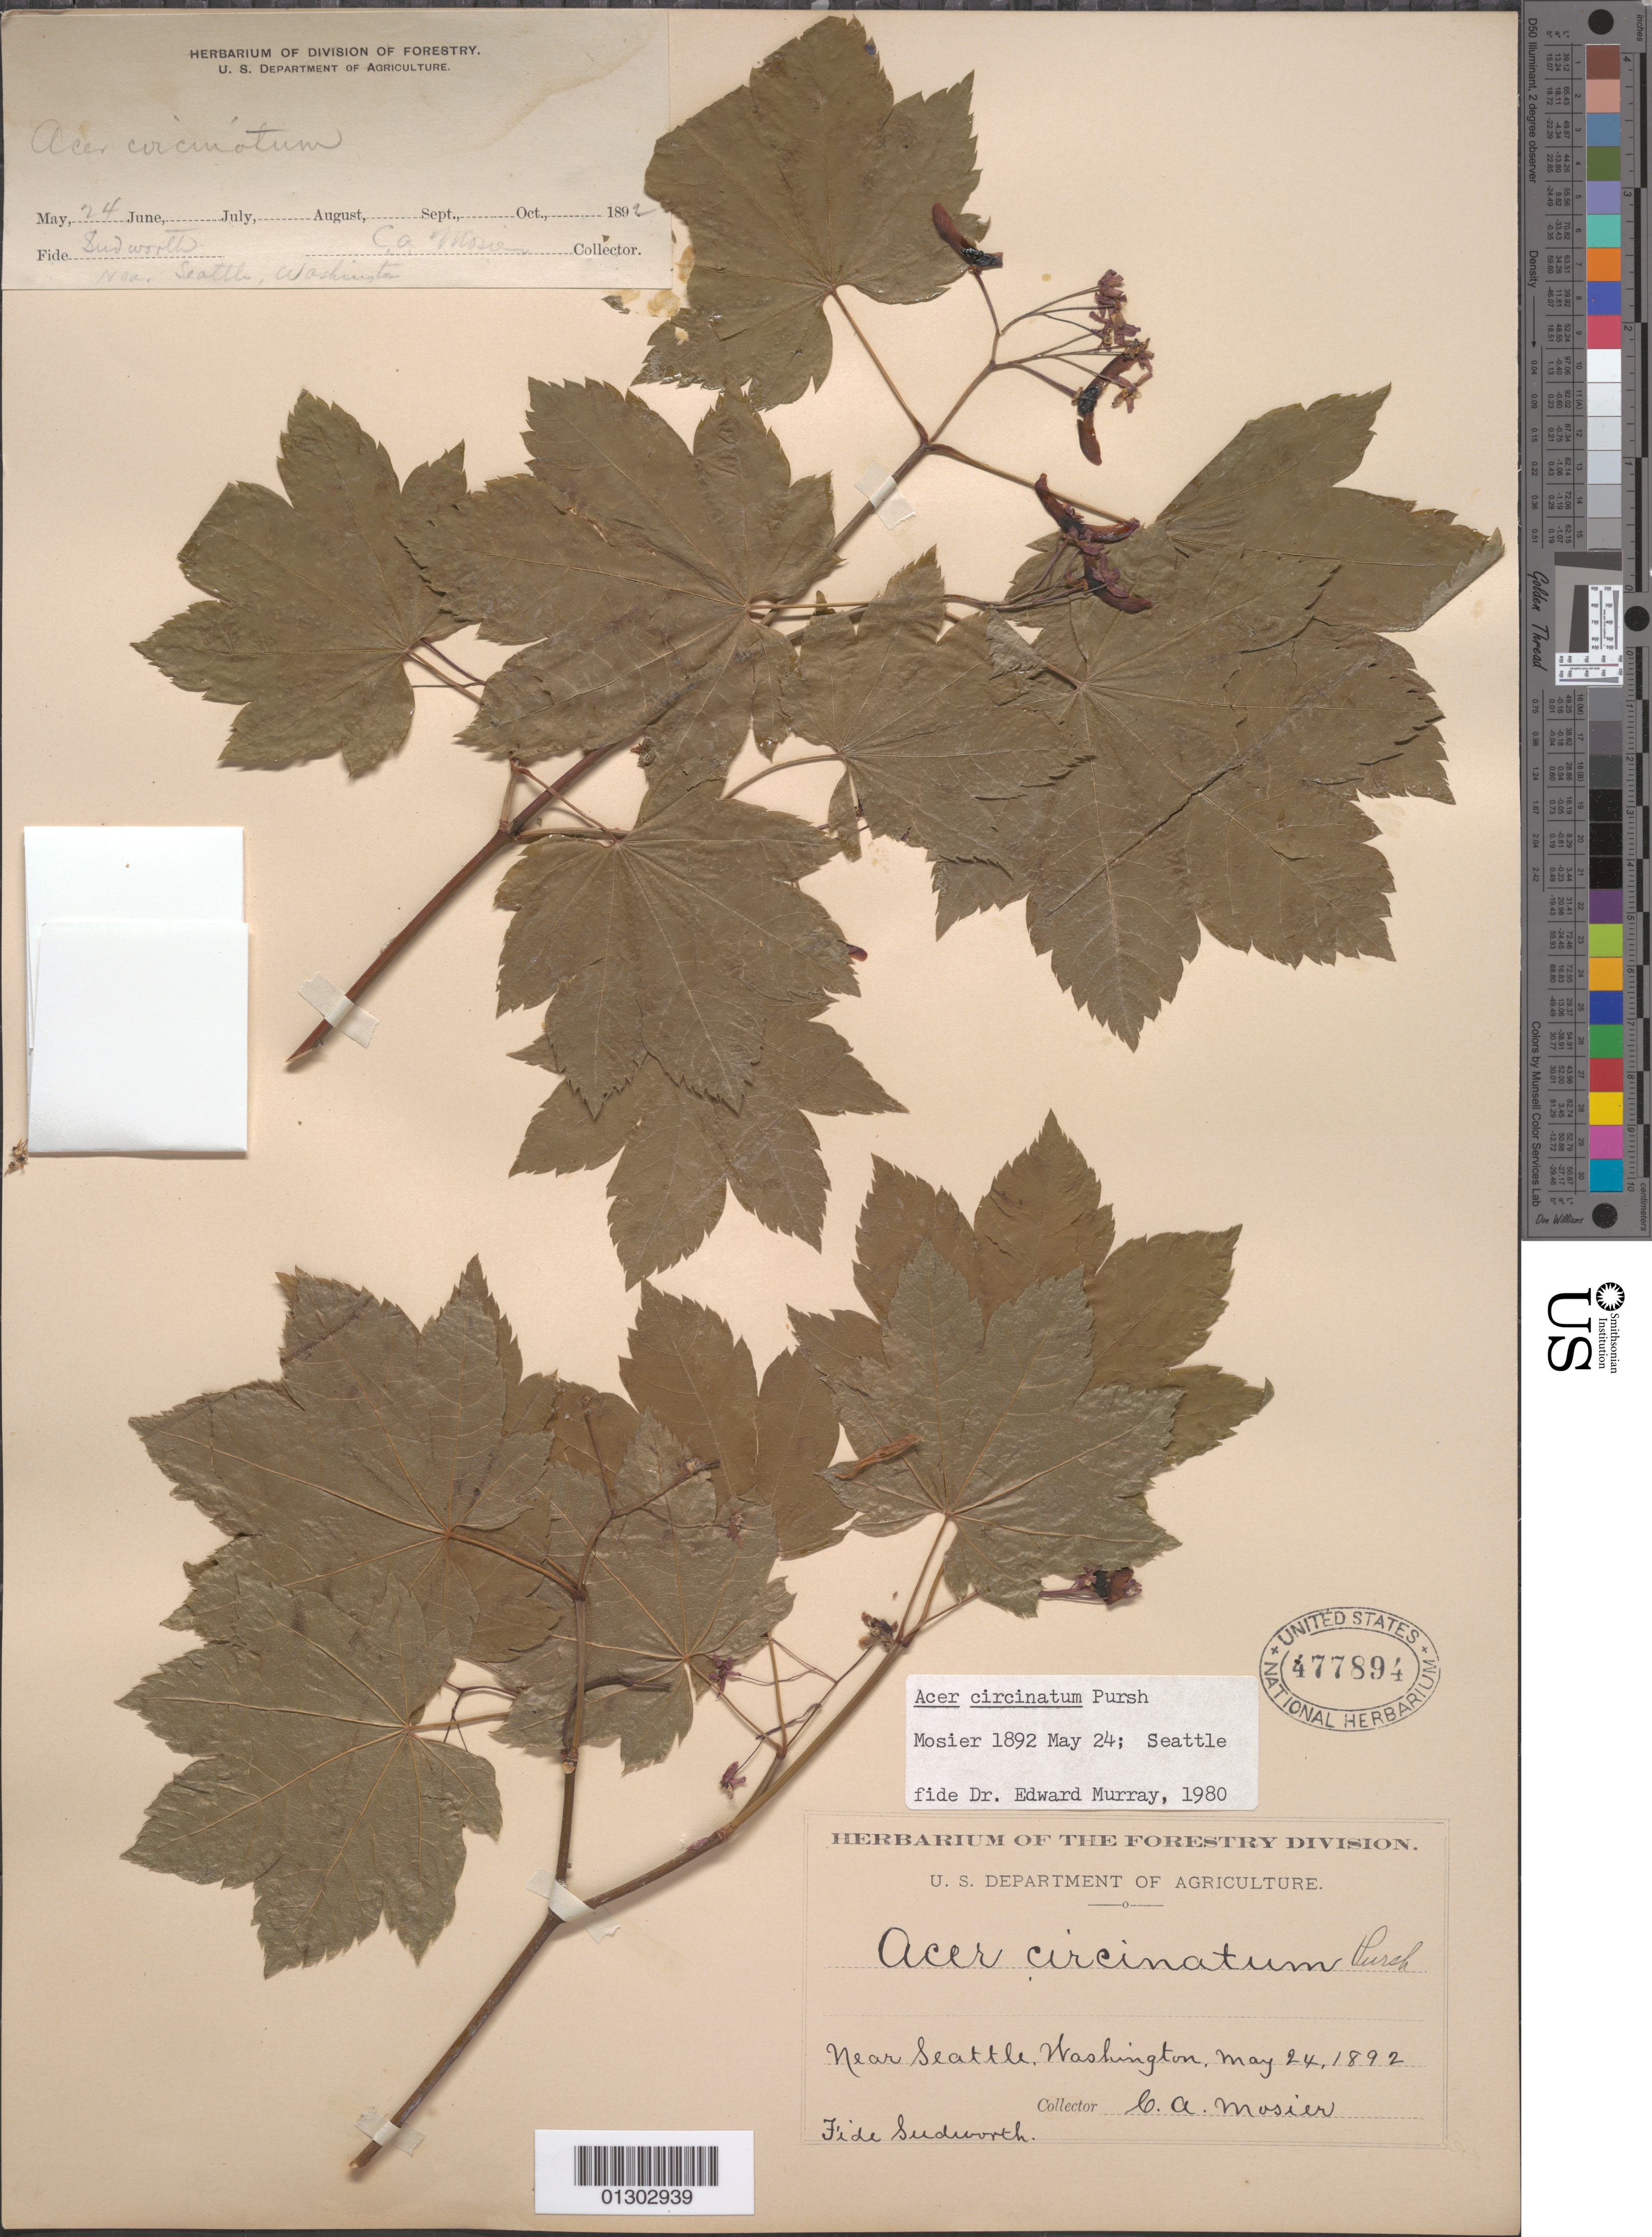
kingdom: Plantae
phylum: Tracheophyta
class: Magnoliopsida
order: Sapindales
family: Sapindaceae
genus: Acer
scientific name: Acer circinatum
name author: Pursh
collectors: C. A. Mosier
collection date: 1892-05-24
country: United States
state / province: Washington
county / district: King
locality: Seattle, near.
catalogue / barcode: US 477894